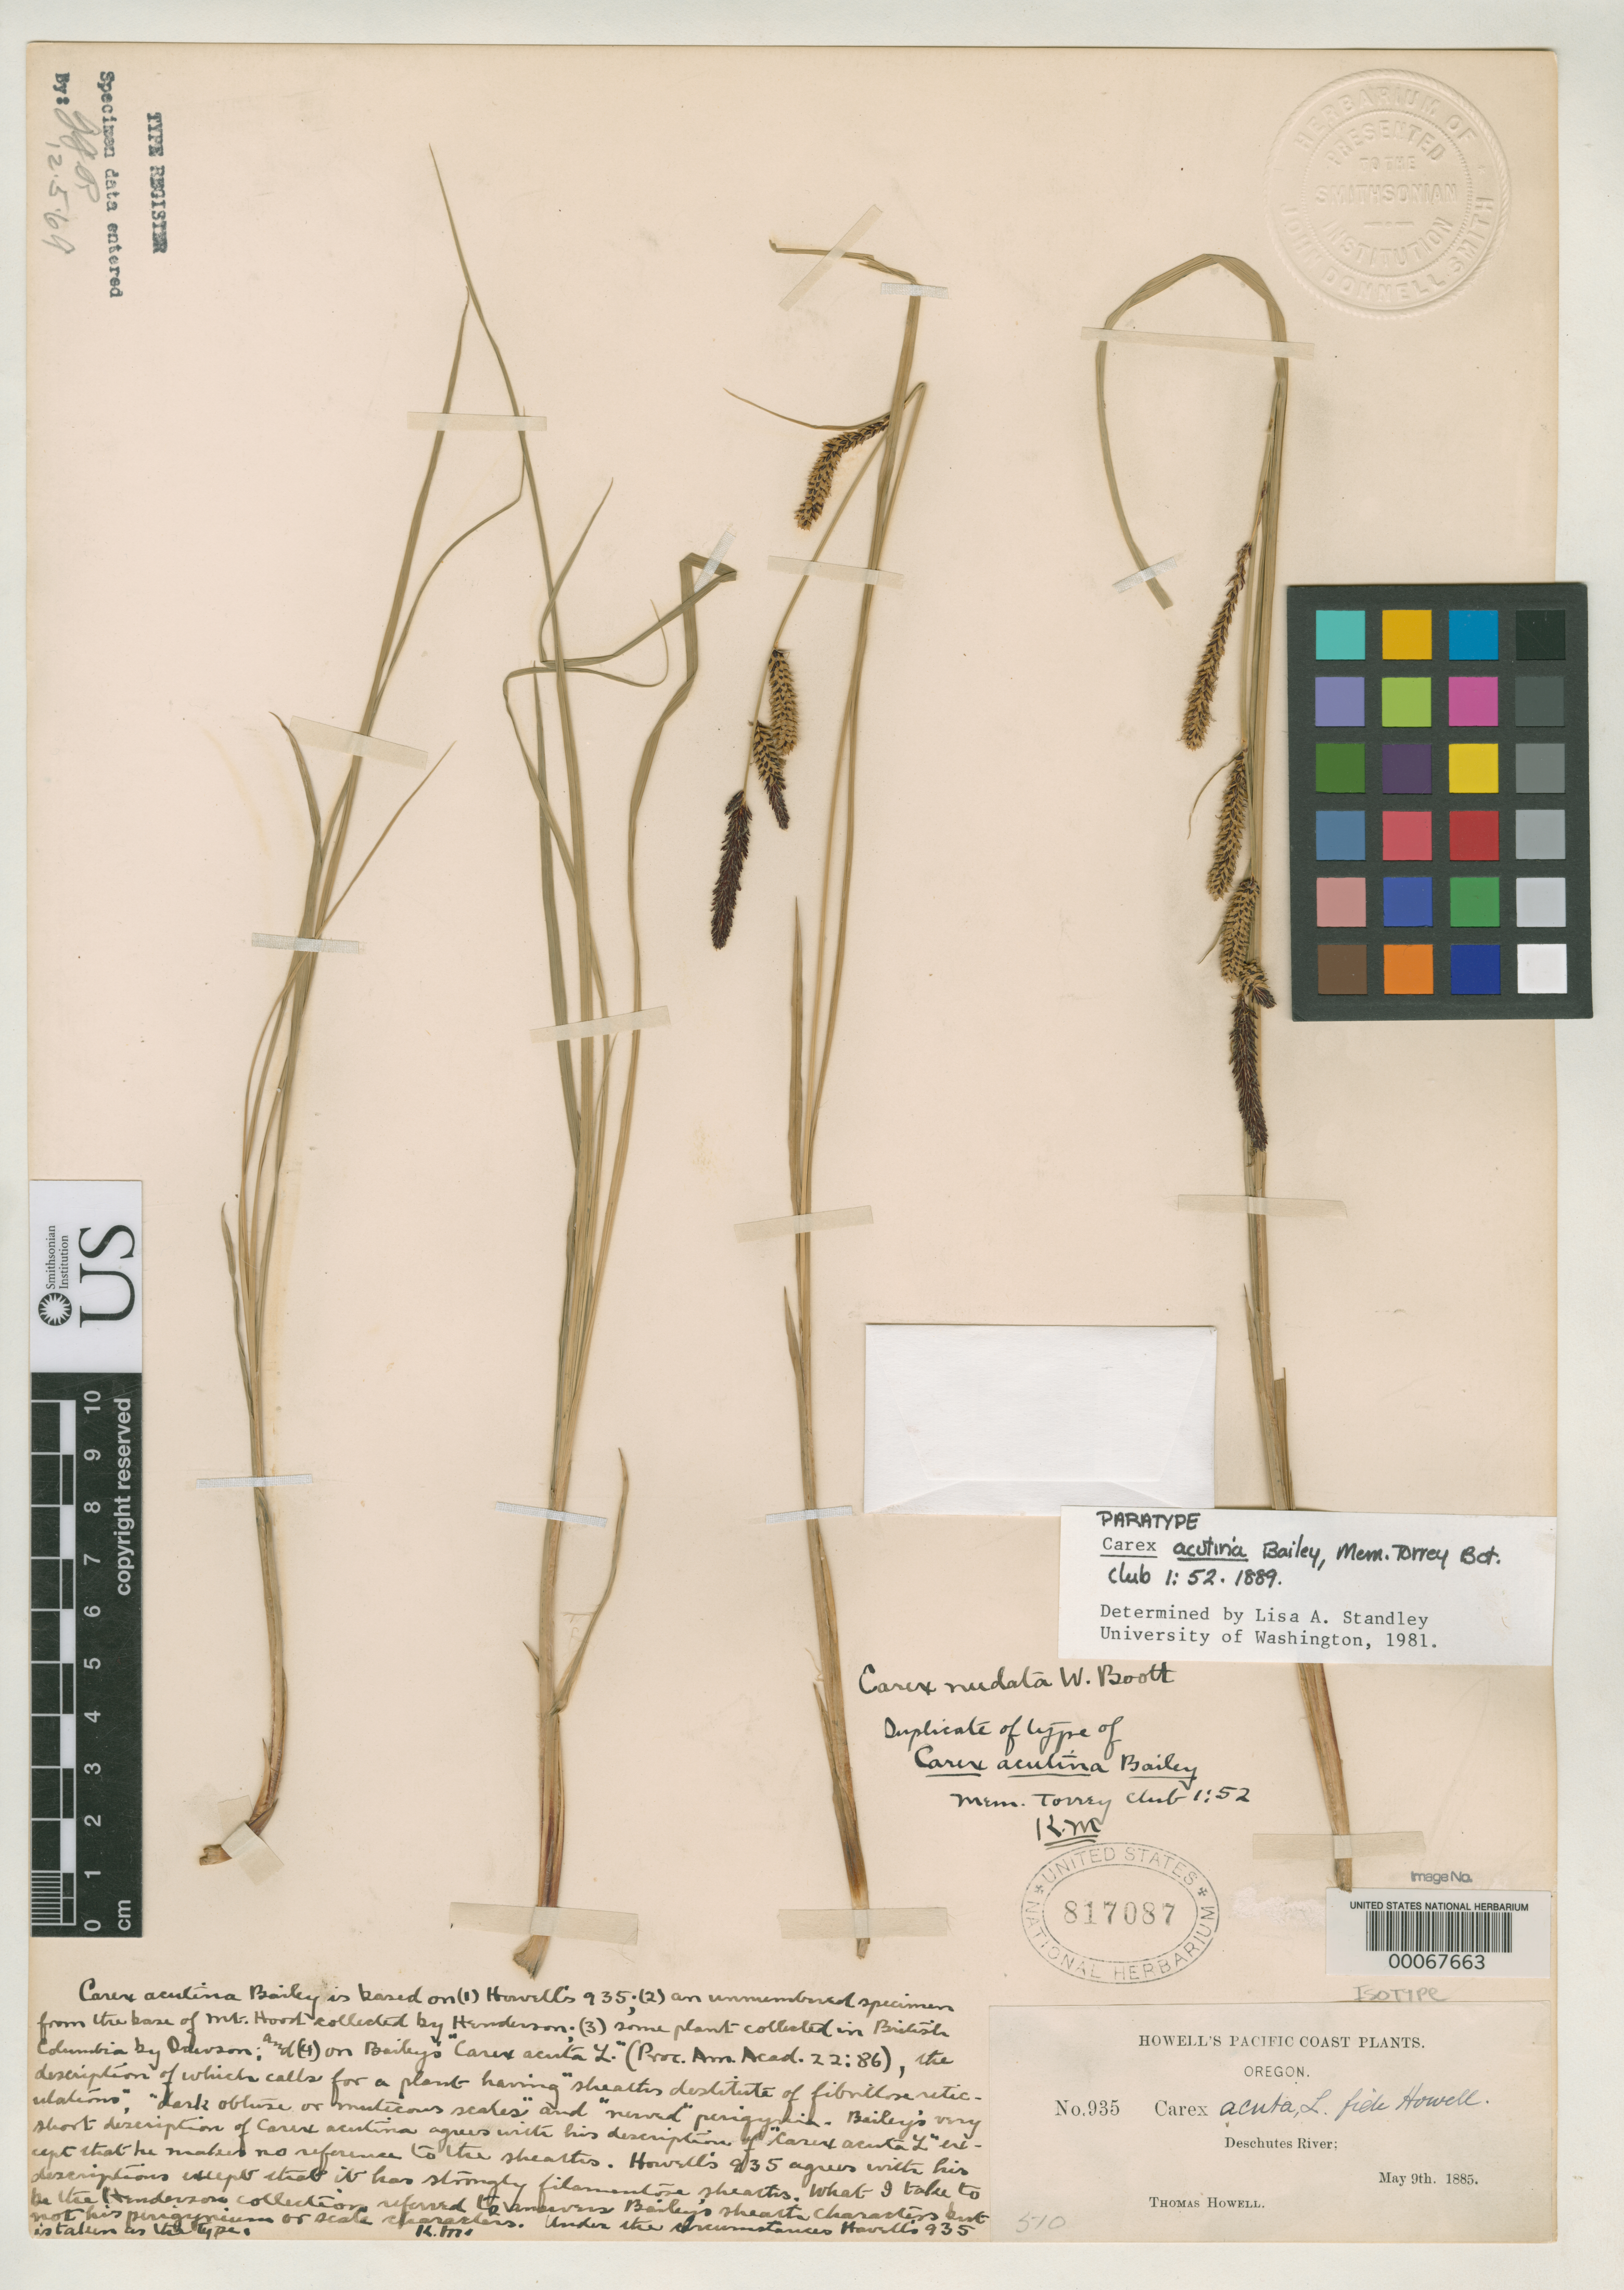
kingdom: Plantae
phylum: Tracheophyta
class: Liliopsida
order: Poales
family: Cyperaceae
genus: Carex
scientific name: Carex acutina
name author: L.H. Bailey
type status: Paratype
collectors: T. J. Howell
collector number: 935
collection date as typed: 09 Aug 1885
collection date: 1885-08-09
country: United States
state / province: Oregon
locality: Deschutes River.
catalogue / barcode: US 817087